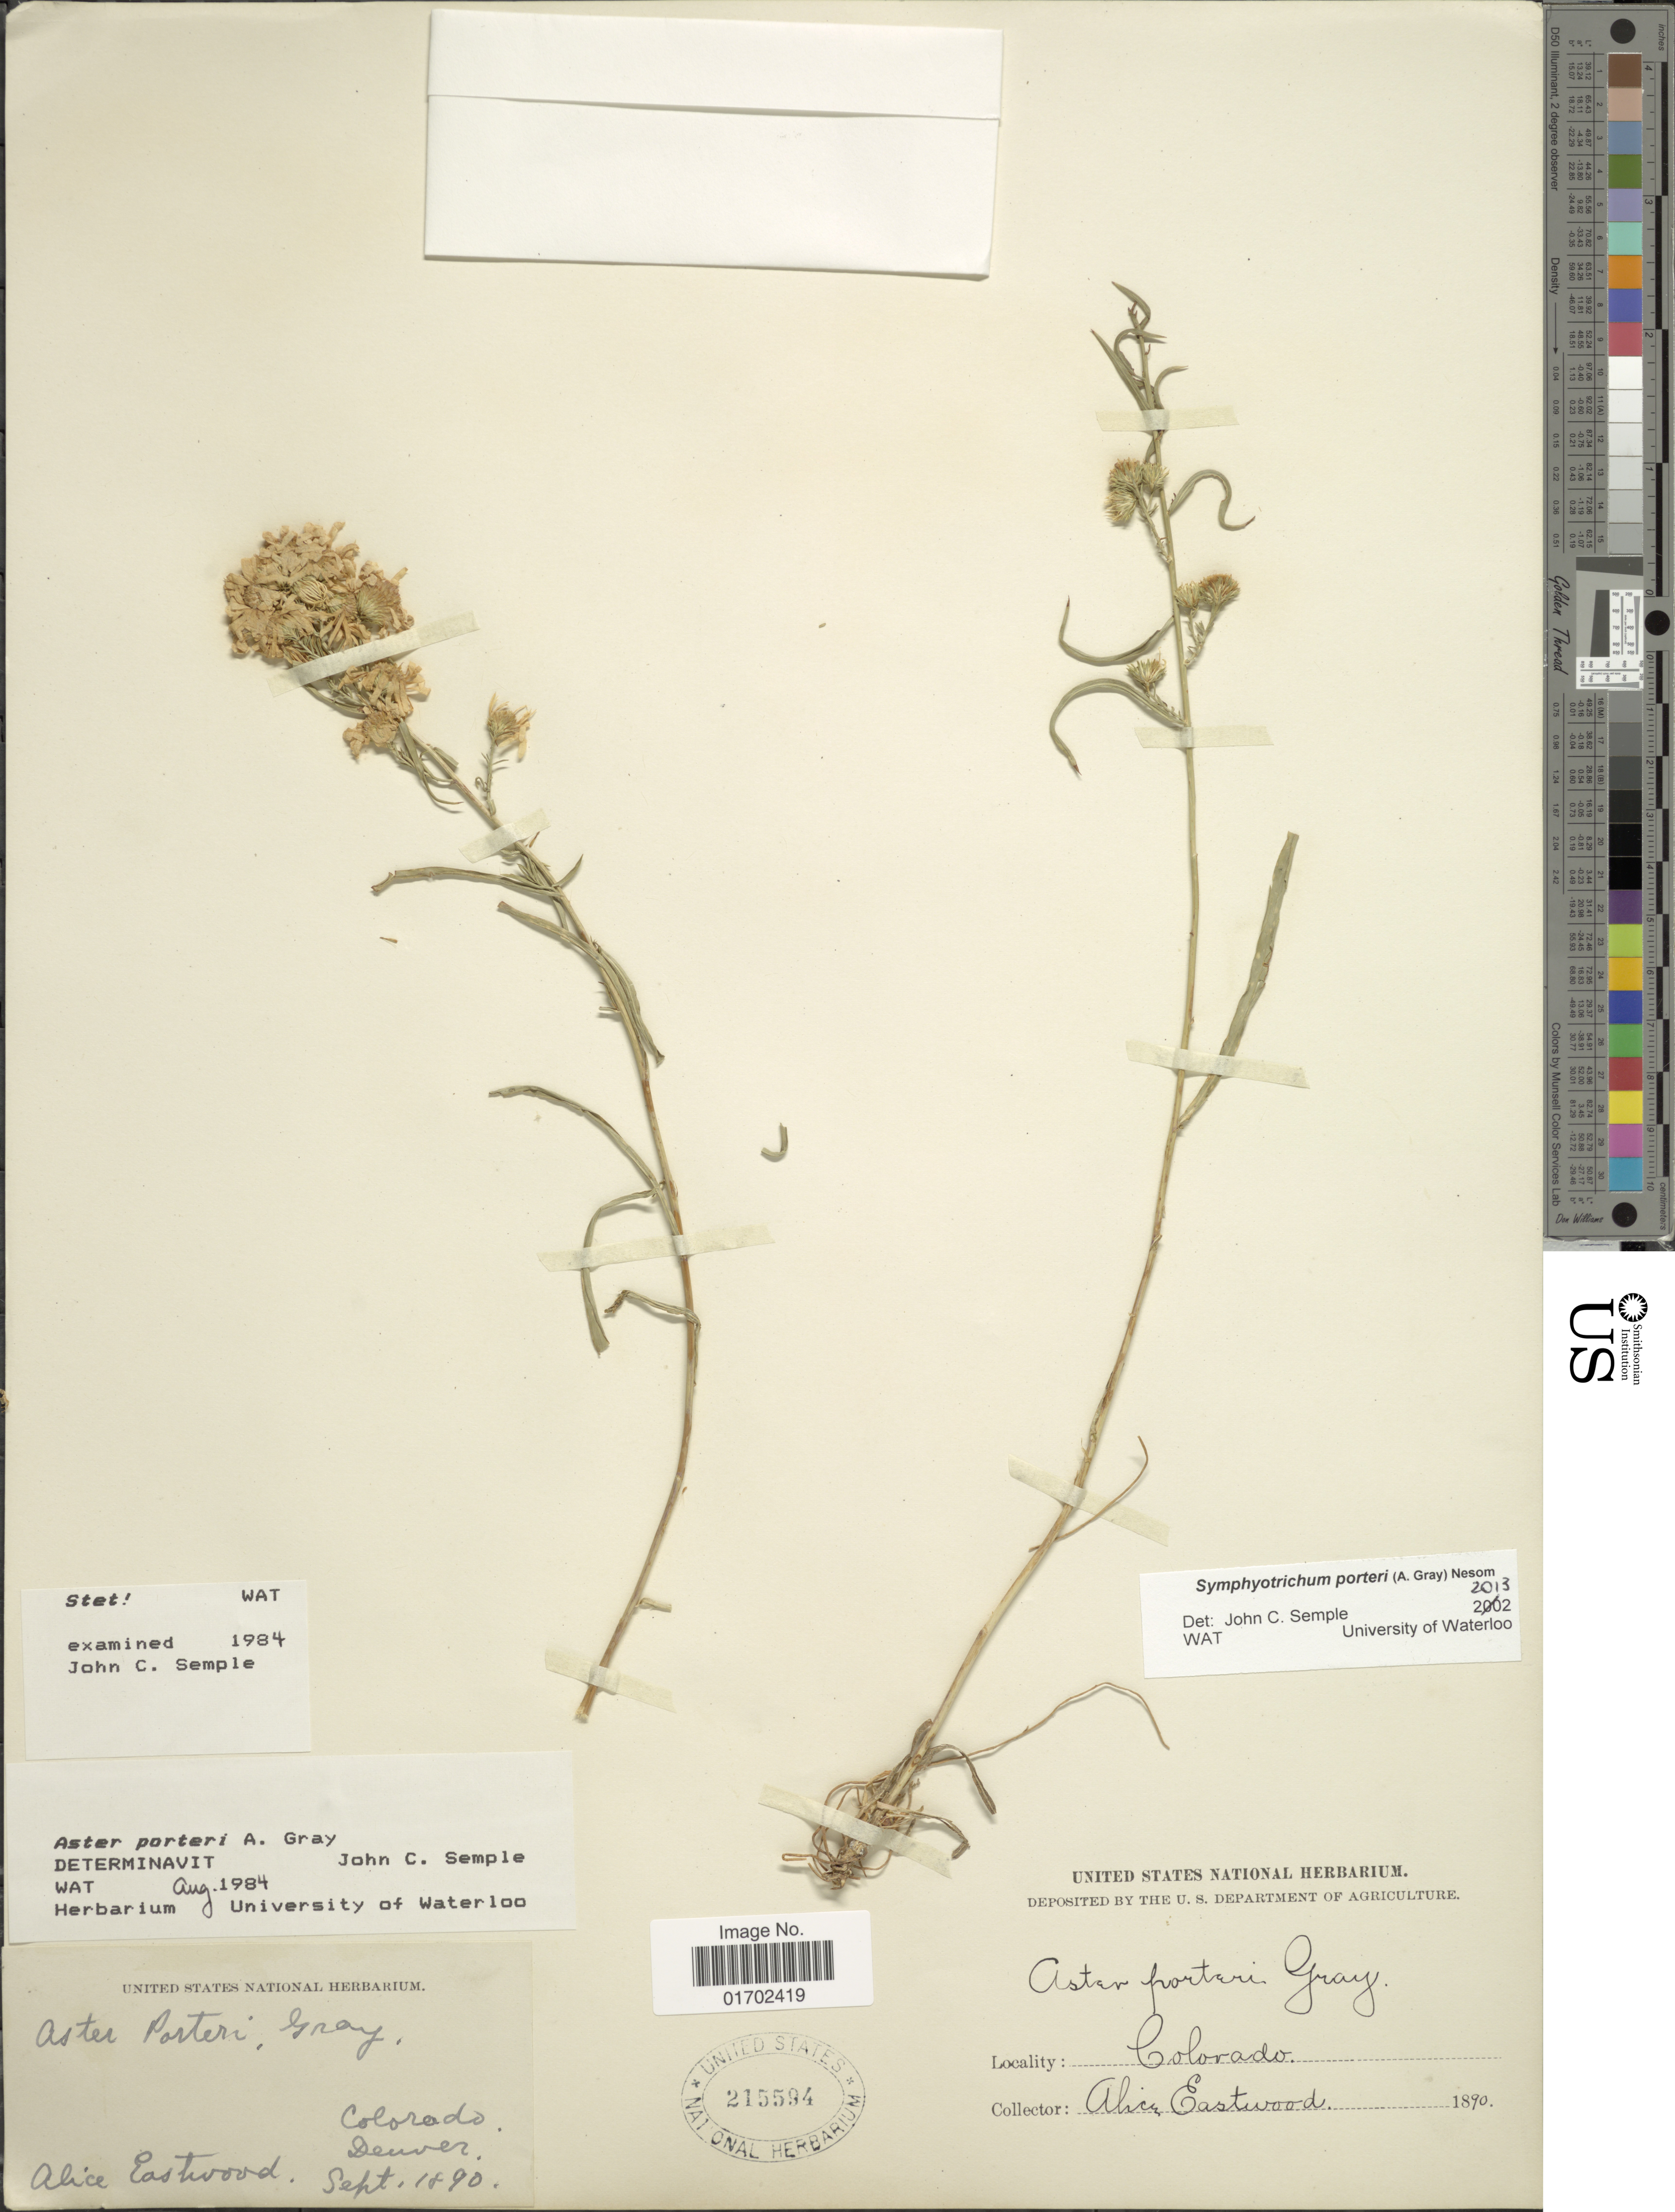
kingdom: Plantae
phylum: Tracheophyta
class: Magnoliopsida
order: Asterales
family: Asteraceae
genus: Symphyotrichum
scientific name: Symphyotrichum porteri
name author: (A. Gray) G.L. Nesom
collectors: A. Eastwood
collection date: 1890-09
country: United States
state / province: Colorado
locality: Colorado, Denver.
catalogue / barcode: US 215594